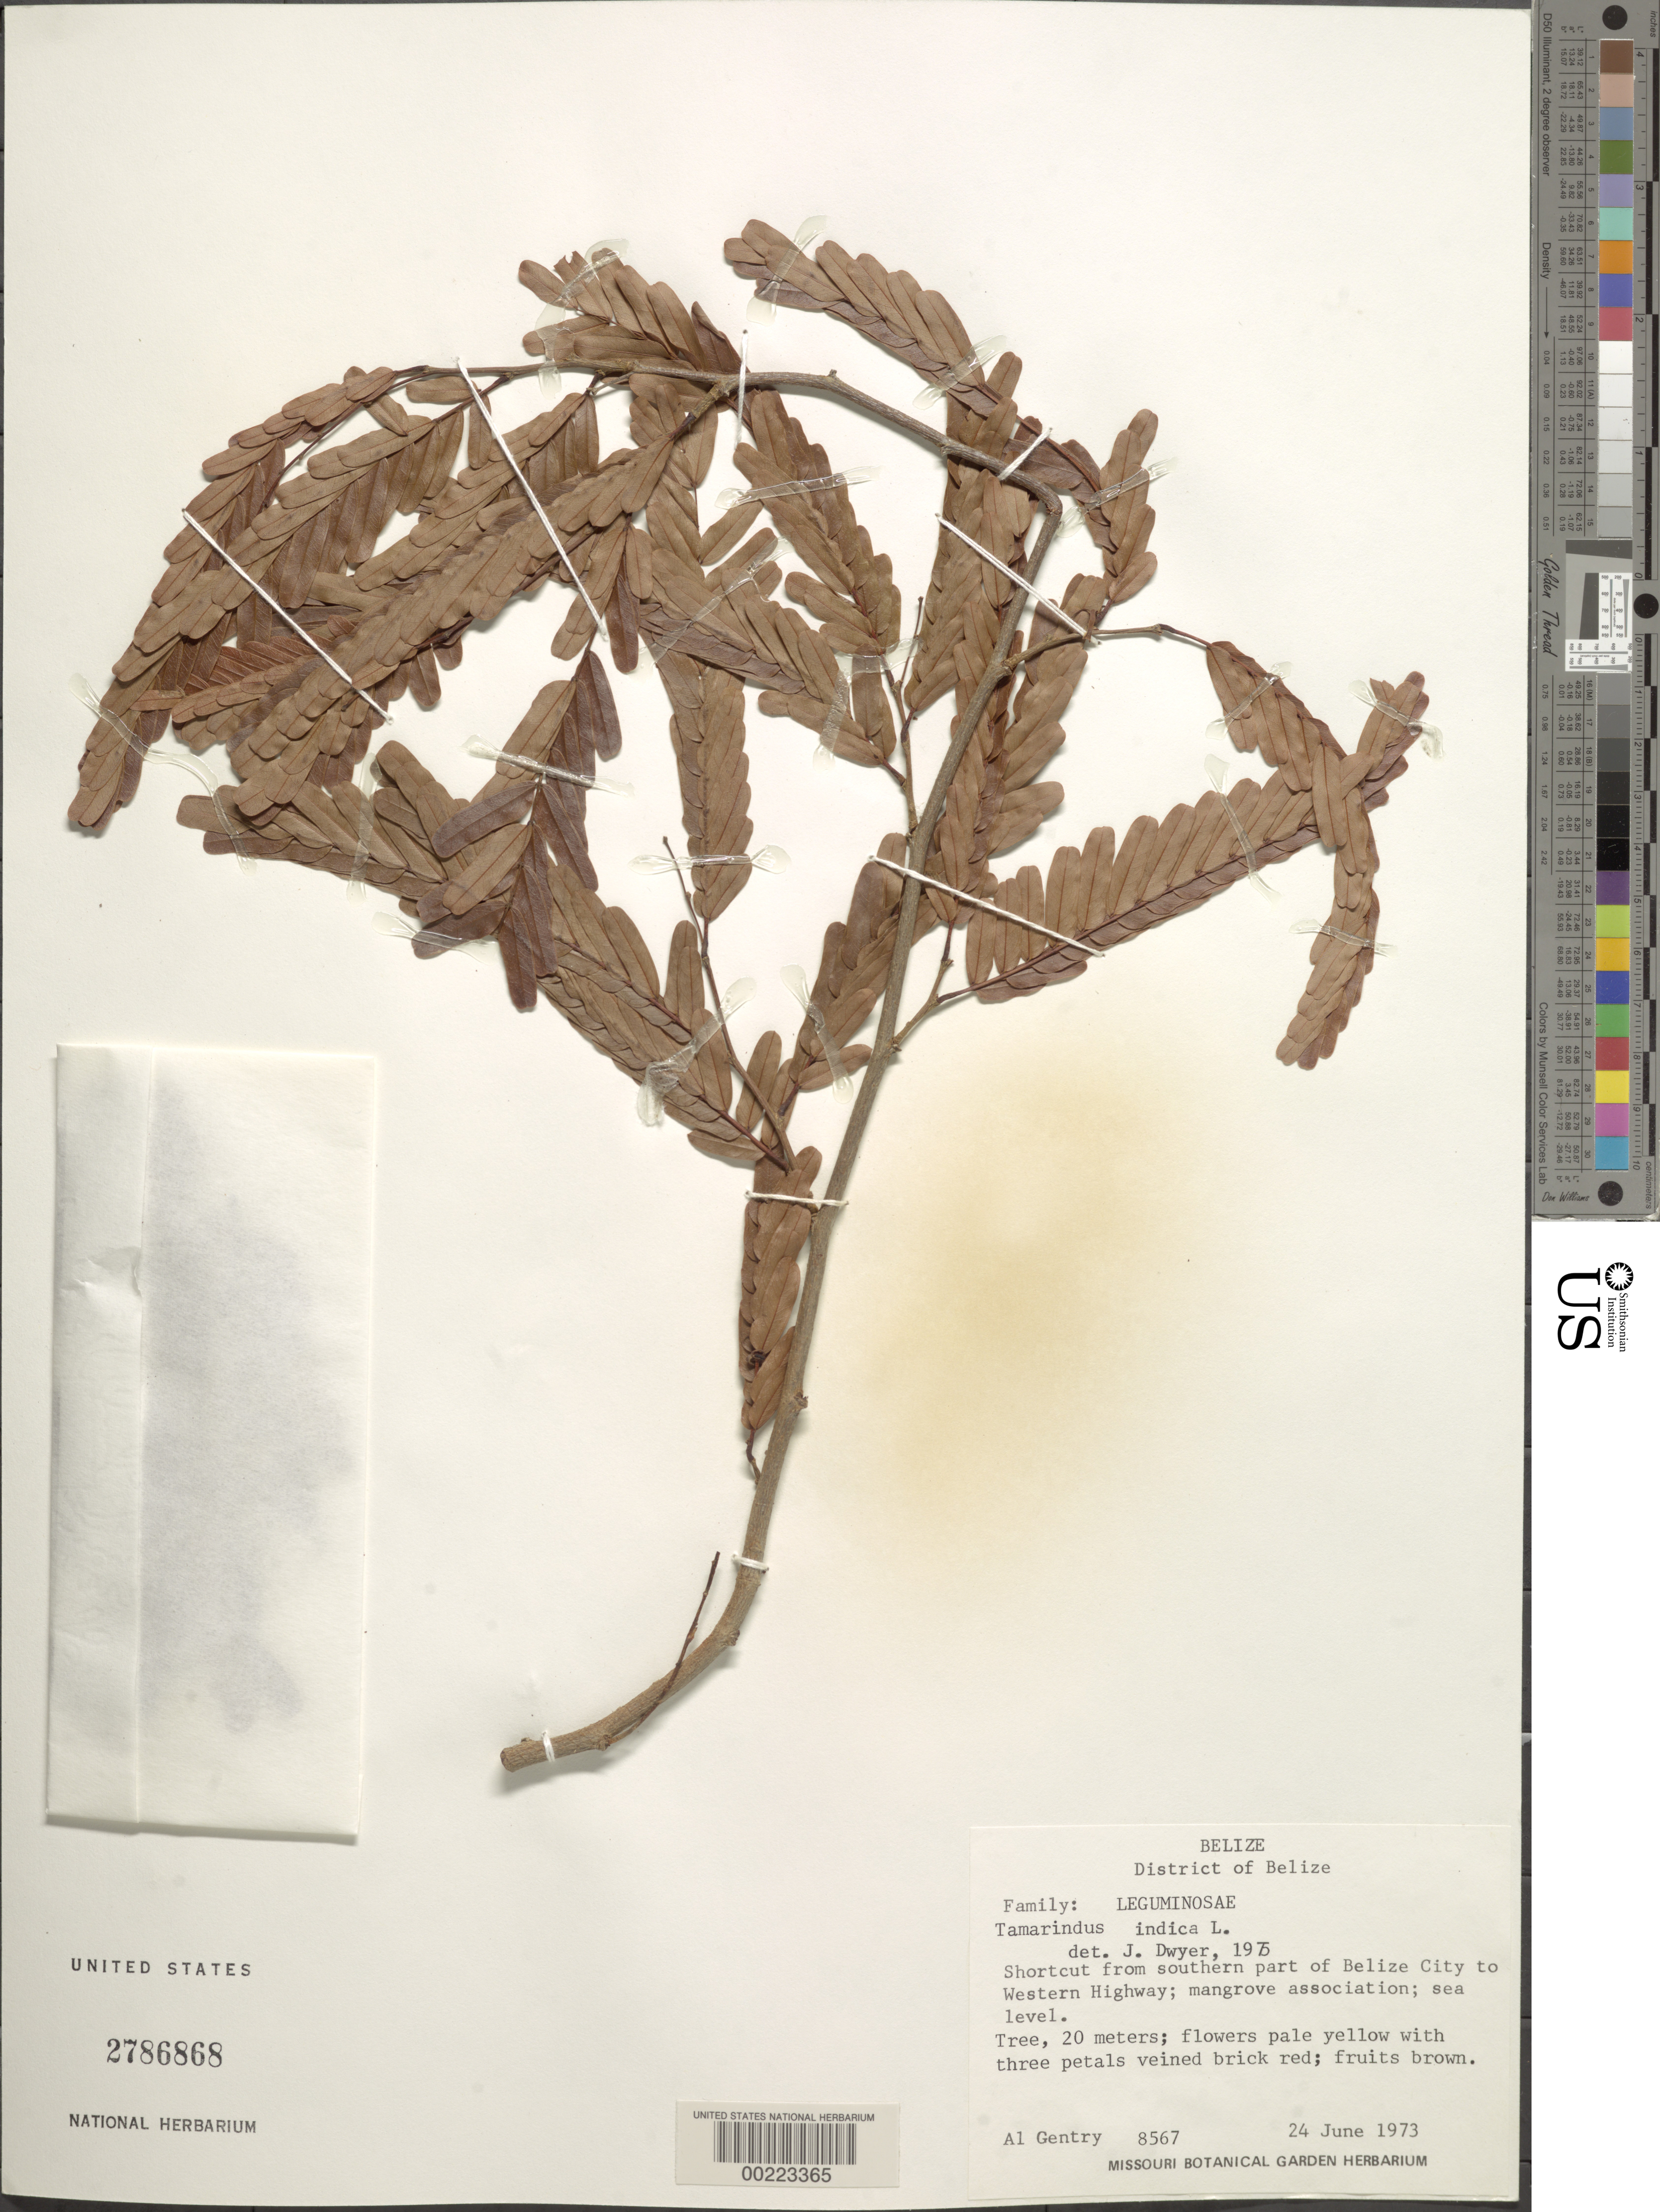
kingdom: Plantae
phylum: Tracheophyta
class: Magnoliopsida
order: Fabales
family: Fabaceae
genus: Tamarindus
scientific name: Tamarindus indica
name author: L.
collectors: A. H. Gentry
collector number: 8567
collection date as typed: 24 Jun 1973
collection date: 1973-06-24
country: Belize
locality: Shortcut from southern part of Belize City to Western Highway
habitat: Mangrove association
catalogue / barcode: US 2786868